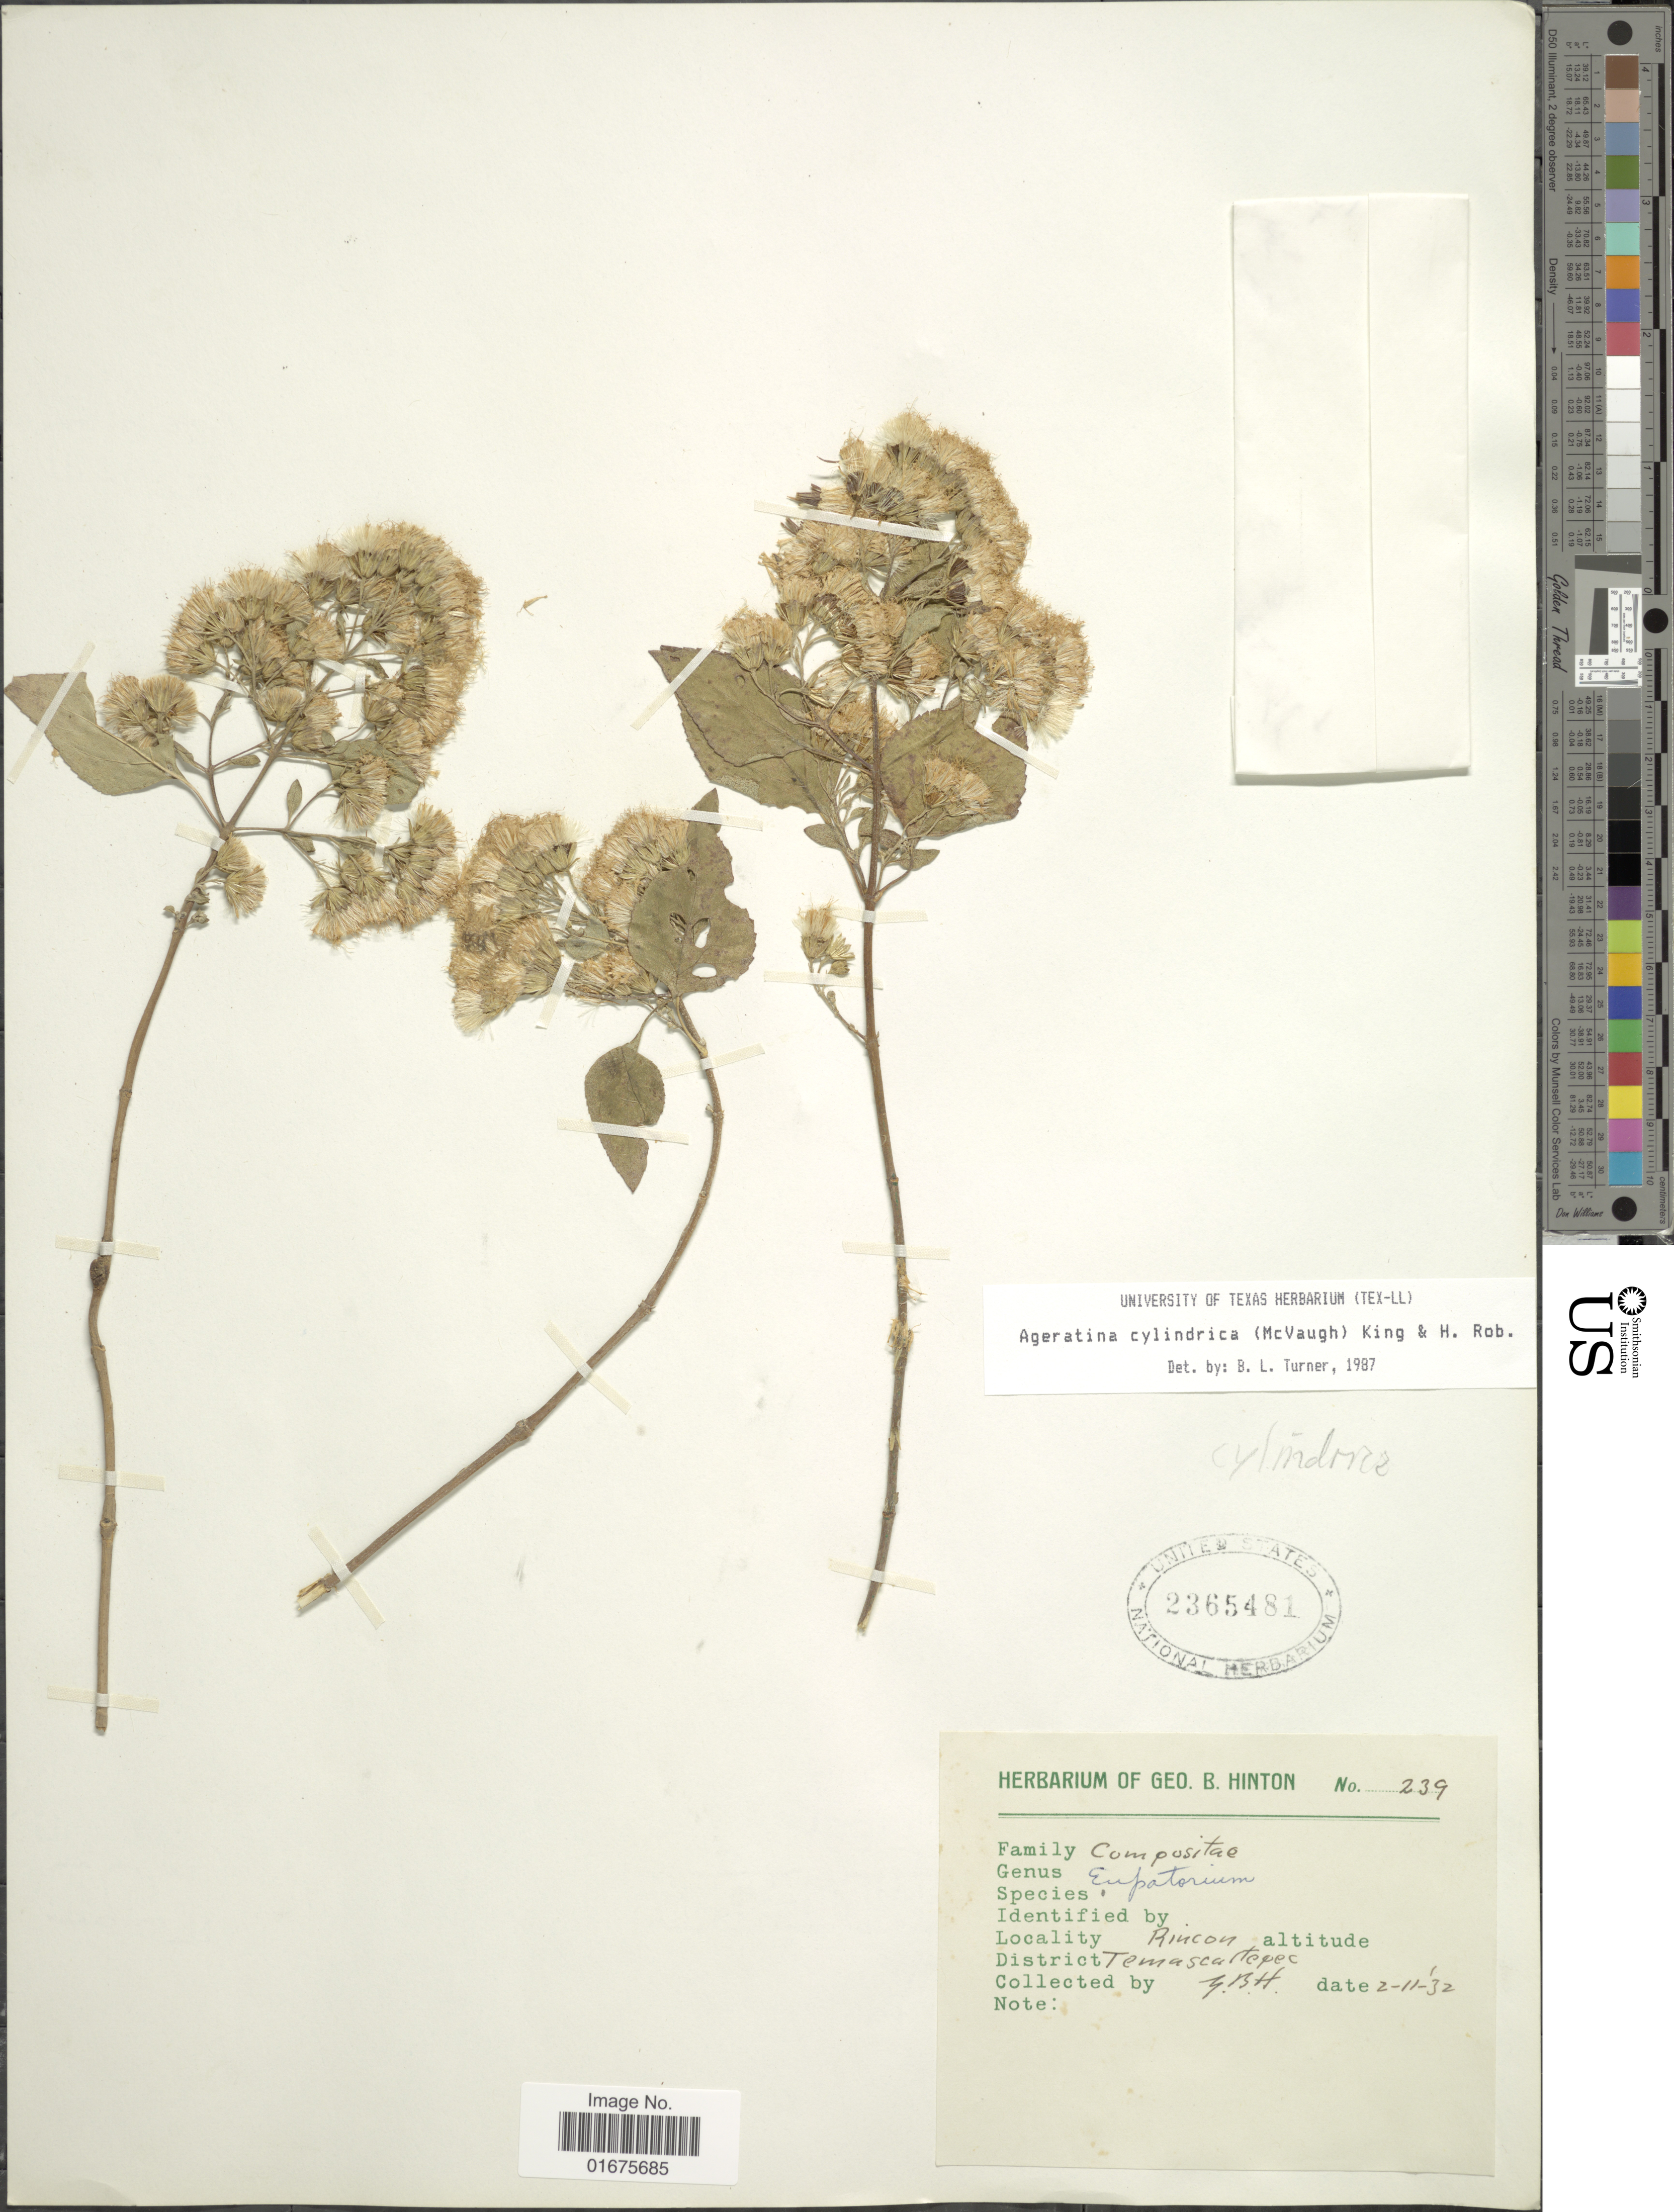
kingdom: Plantae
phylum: Tracheophyta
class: Magnoliopsida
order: Asterales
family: Asteraceae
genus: Ageratina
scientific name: Ageratina cylindrica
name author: (Mc Vaugh) R.M. King & H. Rob.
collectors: G. B. Hinton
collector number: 239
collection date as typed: Transcribed d/m/y: 11/2/32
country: Mexico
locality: Rincon, District Temascaltepec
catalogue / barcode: US 2365481